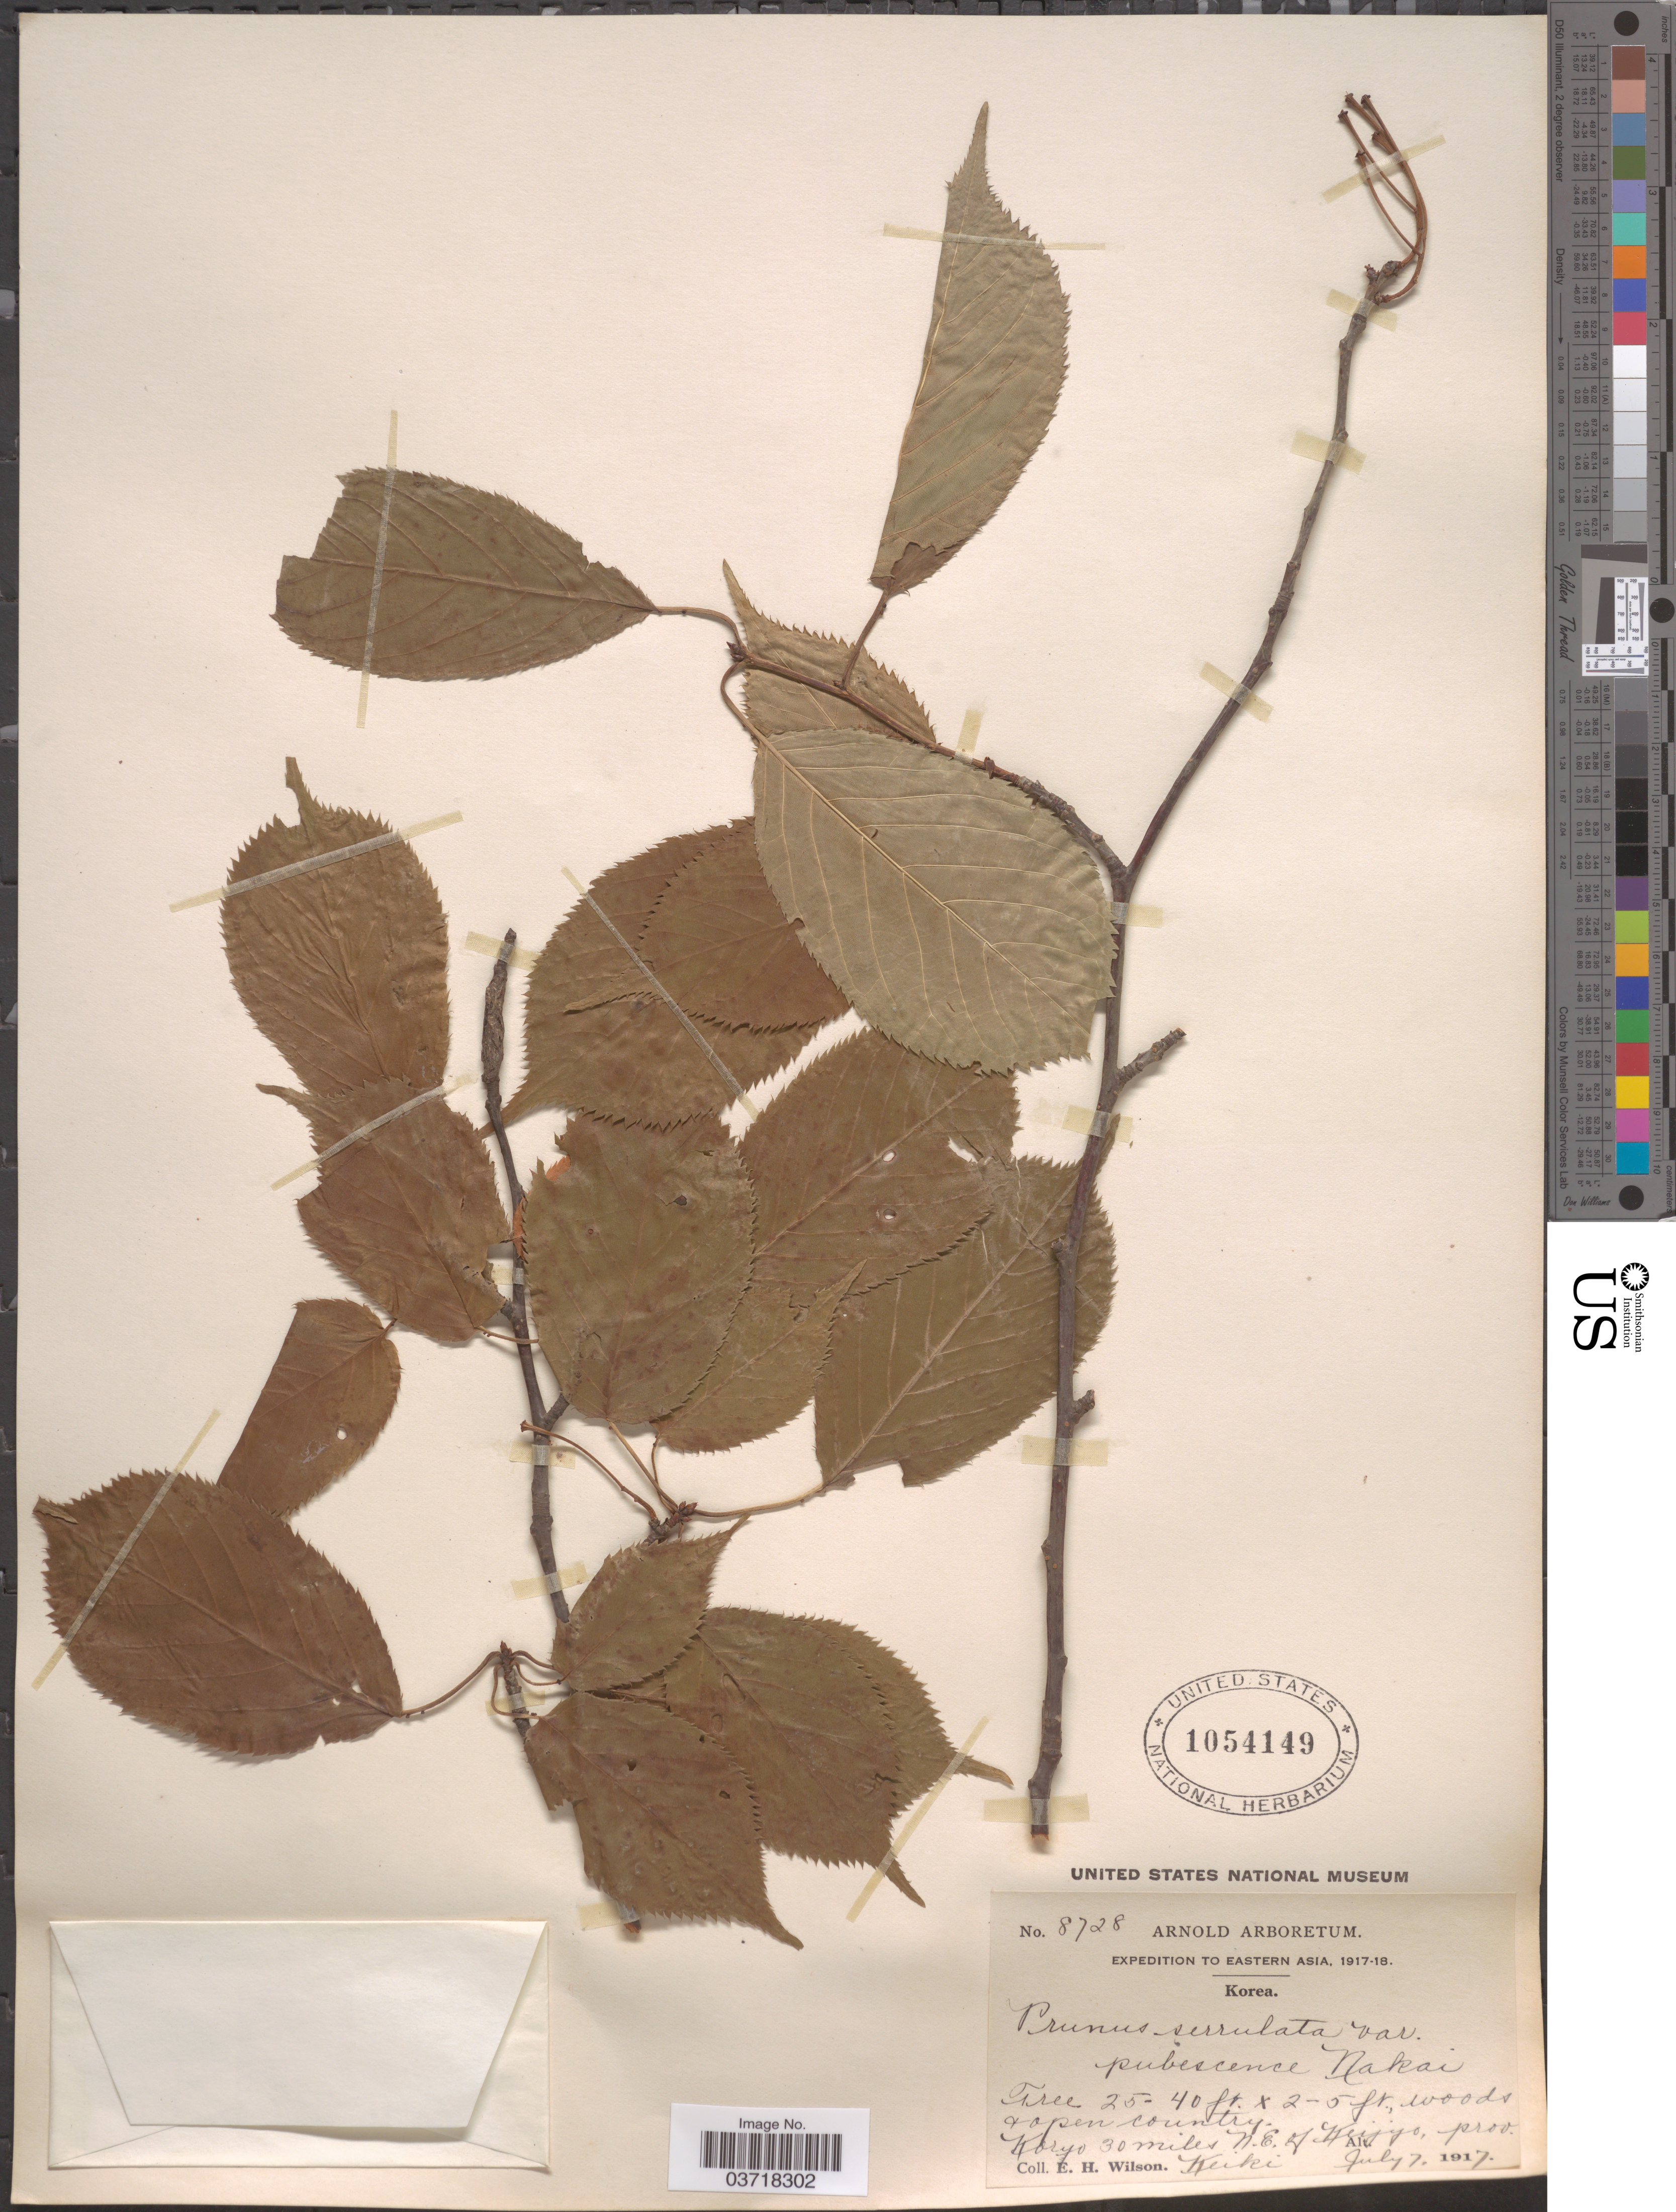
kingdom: Plantae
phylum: Tracheophyta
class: Magnoliopsida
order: Rosales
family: Rosaceae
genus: Prunus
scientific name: Prunus serrulata var. pubescens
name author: (Makino) Nakai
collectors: E. Wilson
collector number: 8728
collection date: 1917-07-07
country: North Korea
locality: Koryo 30 miles N.E. of Keijyo, prov. Keiki.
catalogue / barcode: US 1054149